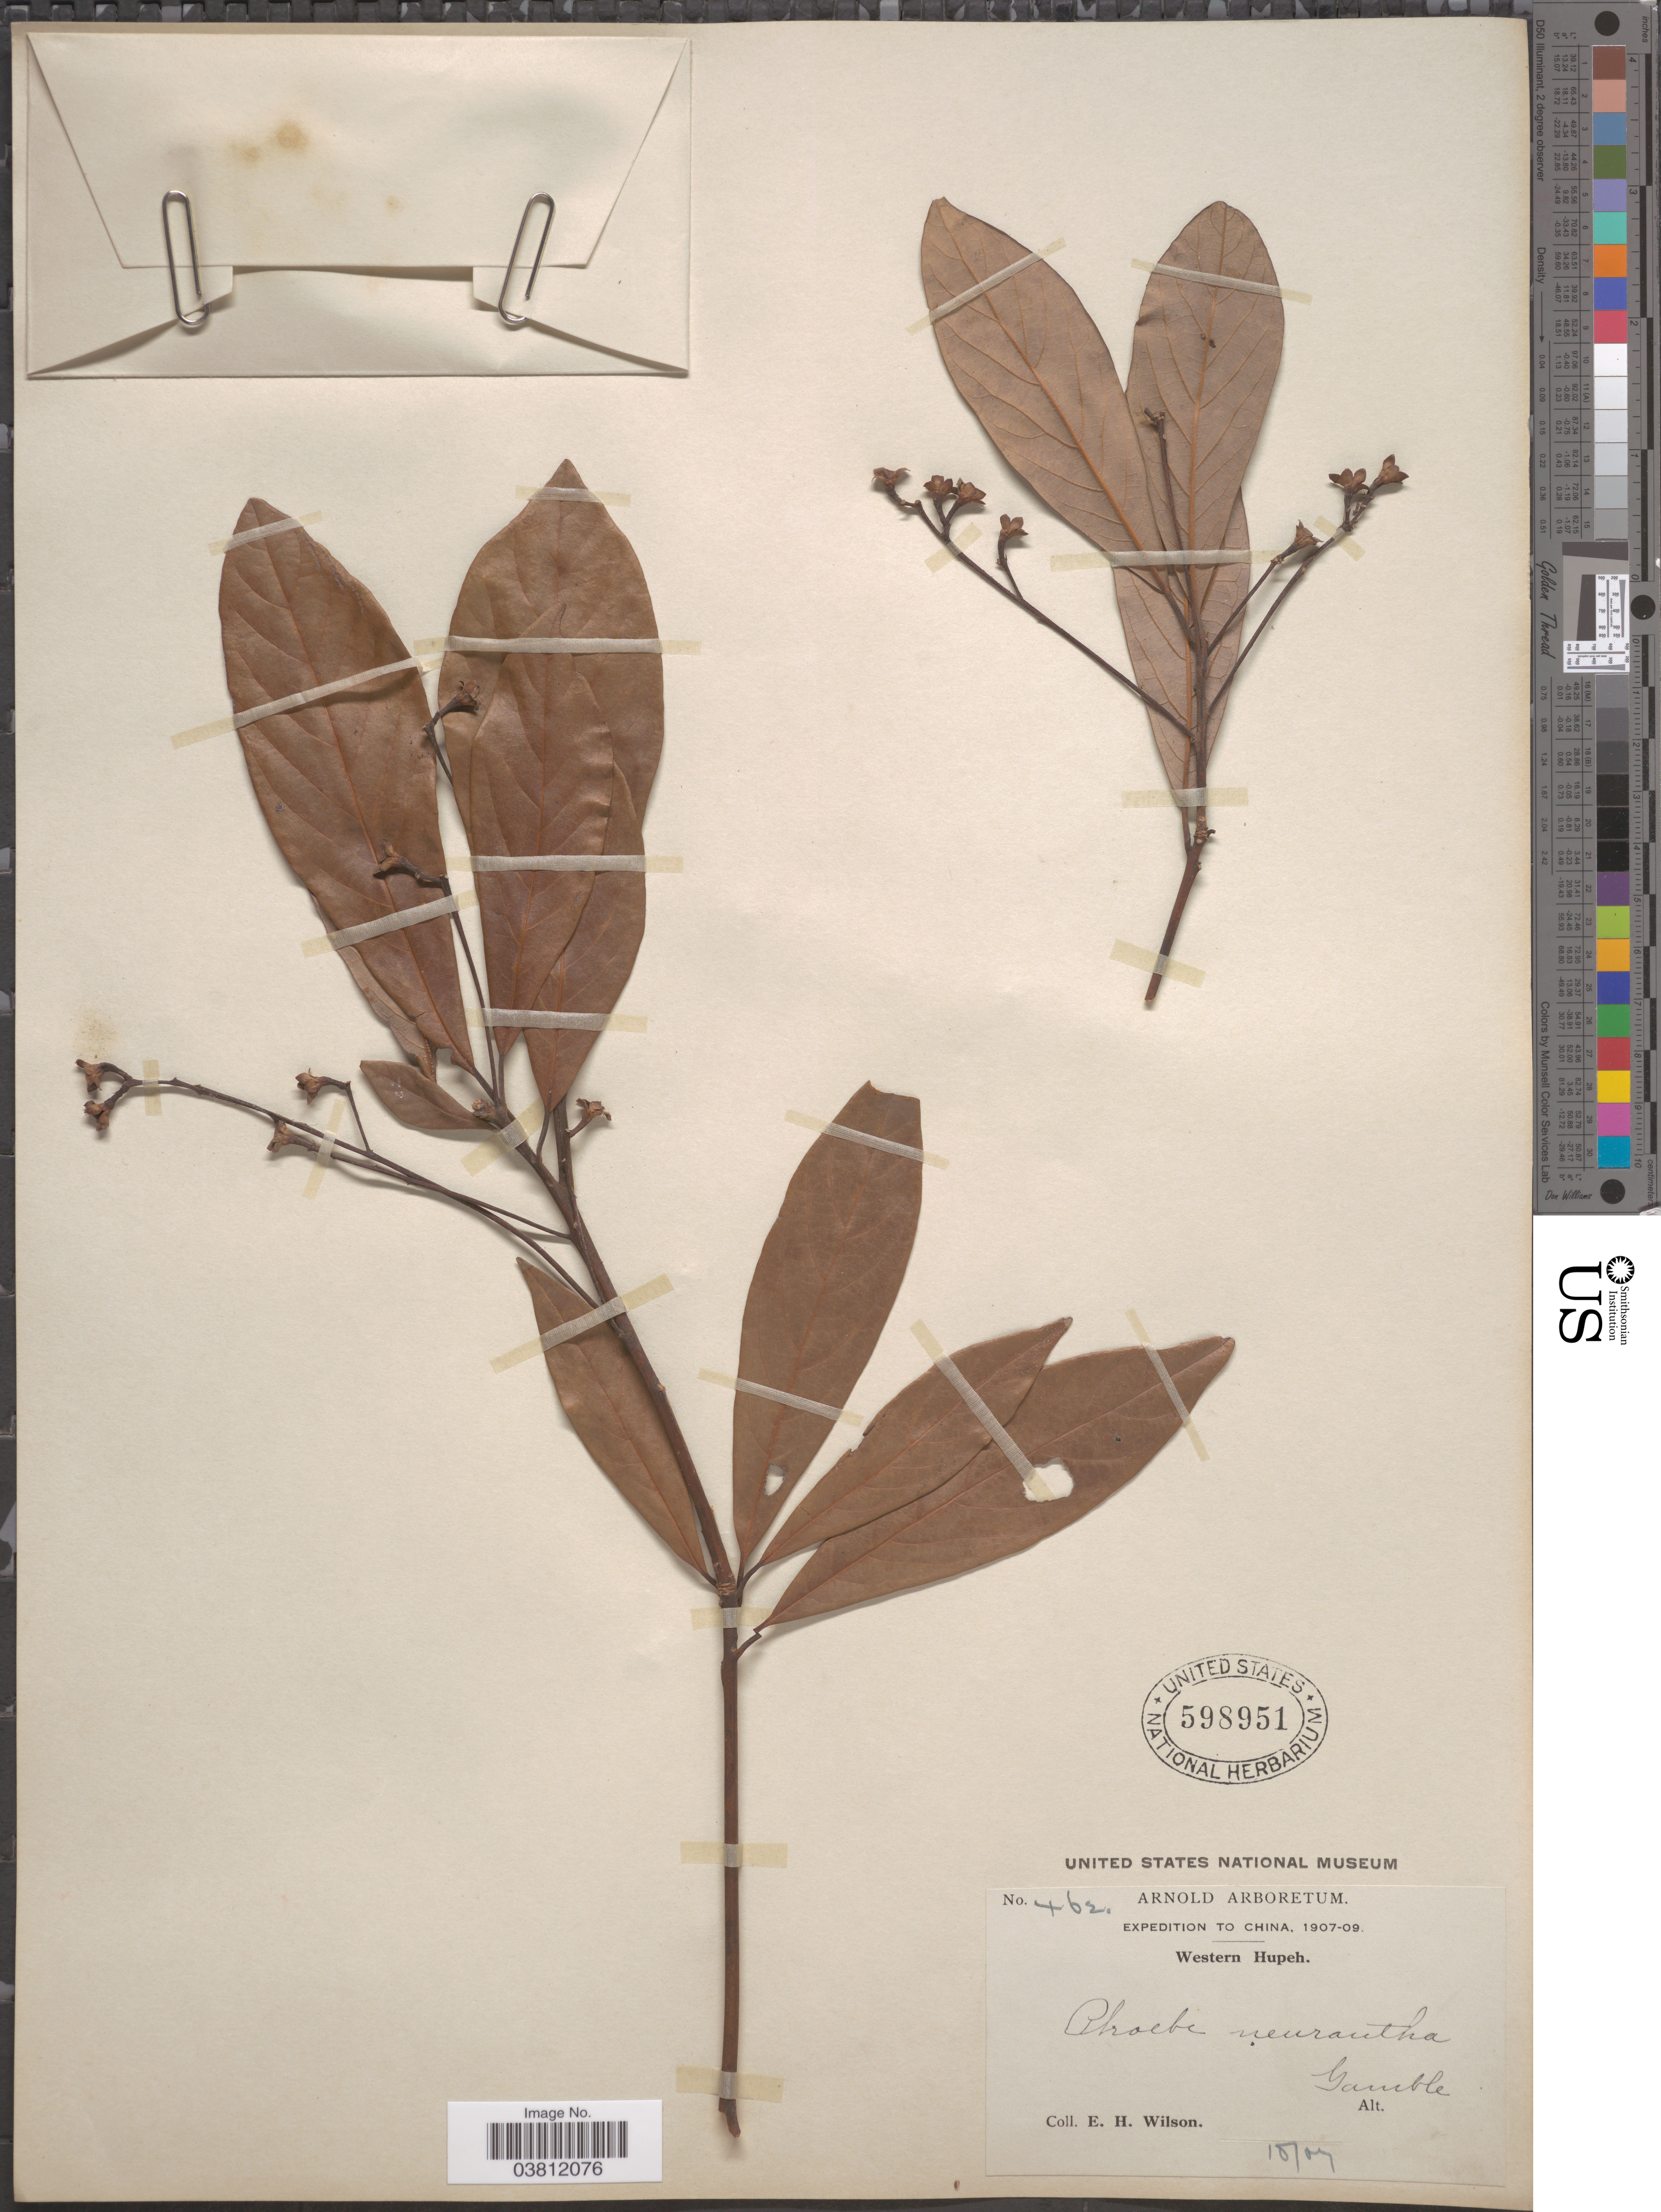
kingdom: Plantae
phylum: Tracheophyta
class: Magnoliopsida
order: Laurales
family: Lauraceae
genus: Phoebe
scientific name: Phoebe neurantha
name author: Gamble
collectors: E. Wilson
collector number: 462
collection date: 1909-10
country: China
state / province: Hubei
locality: Western Hupeh.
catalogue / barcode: US 598951